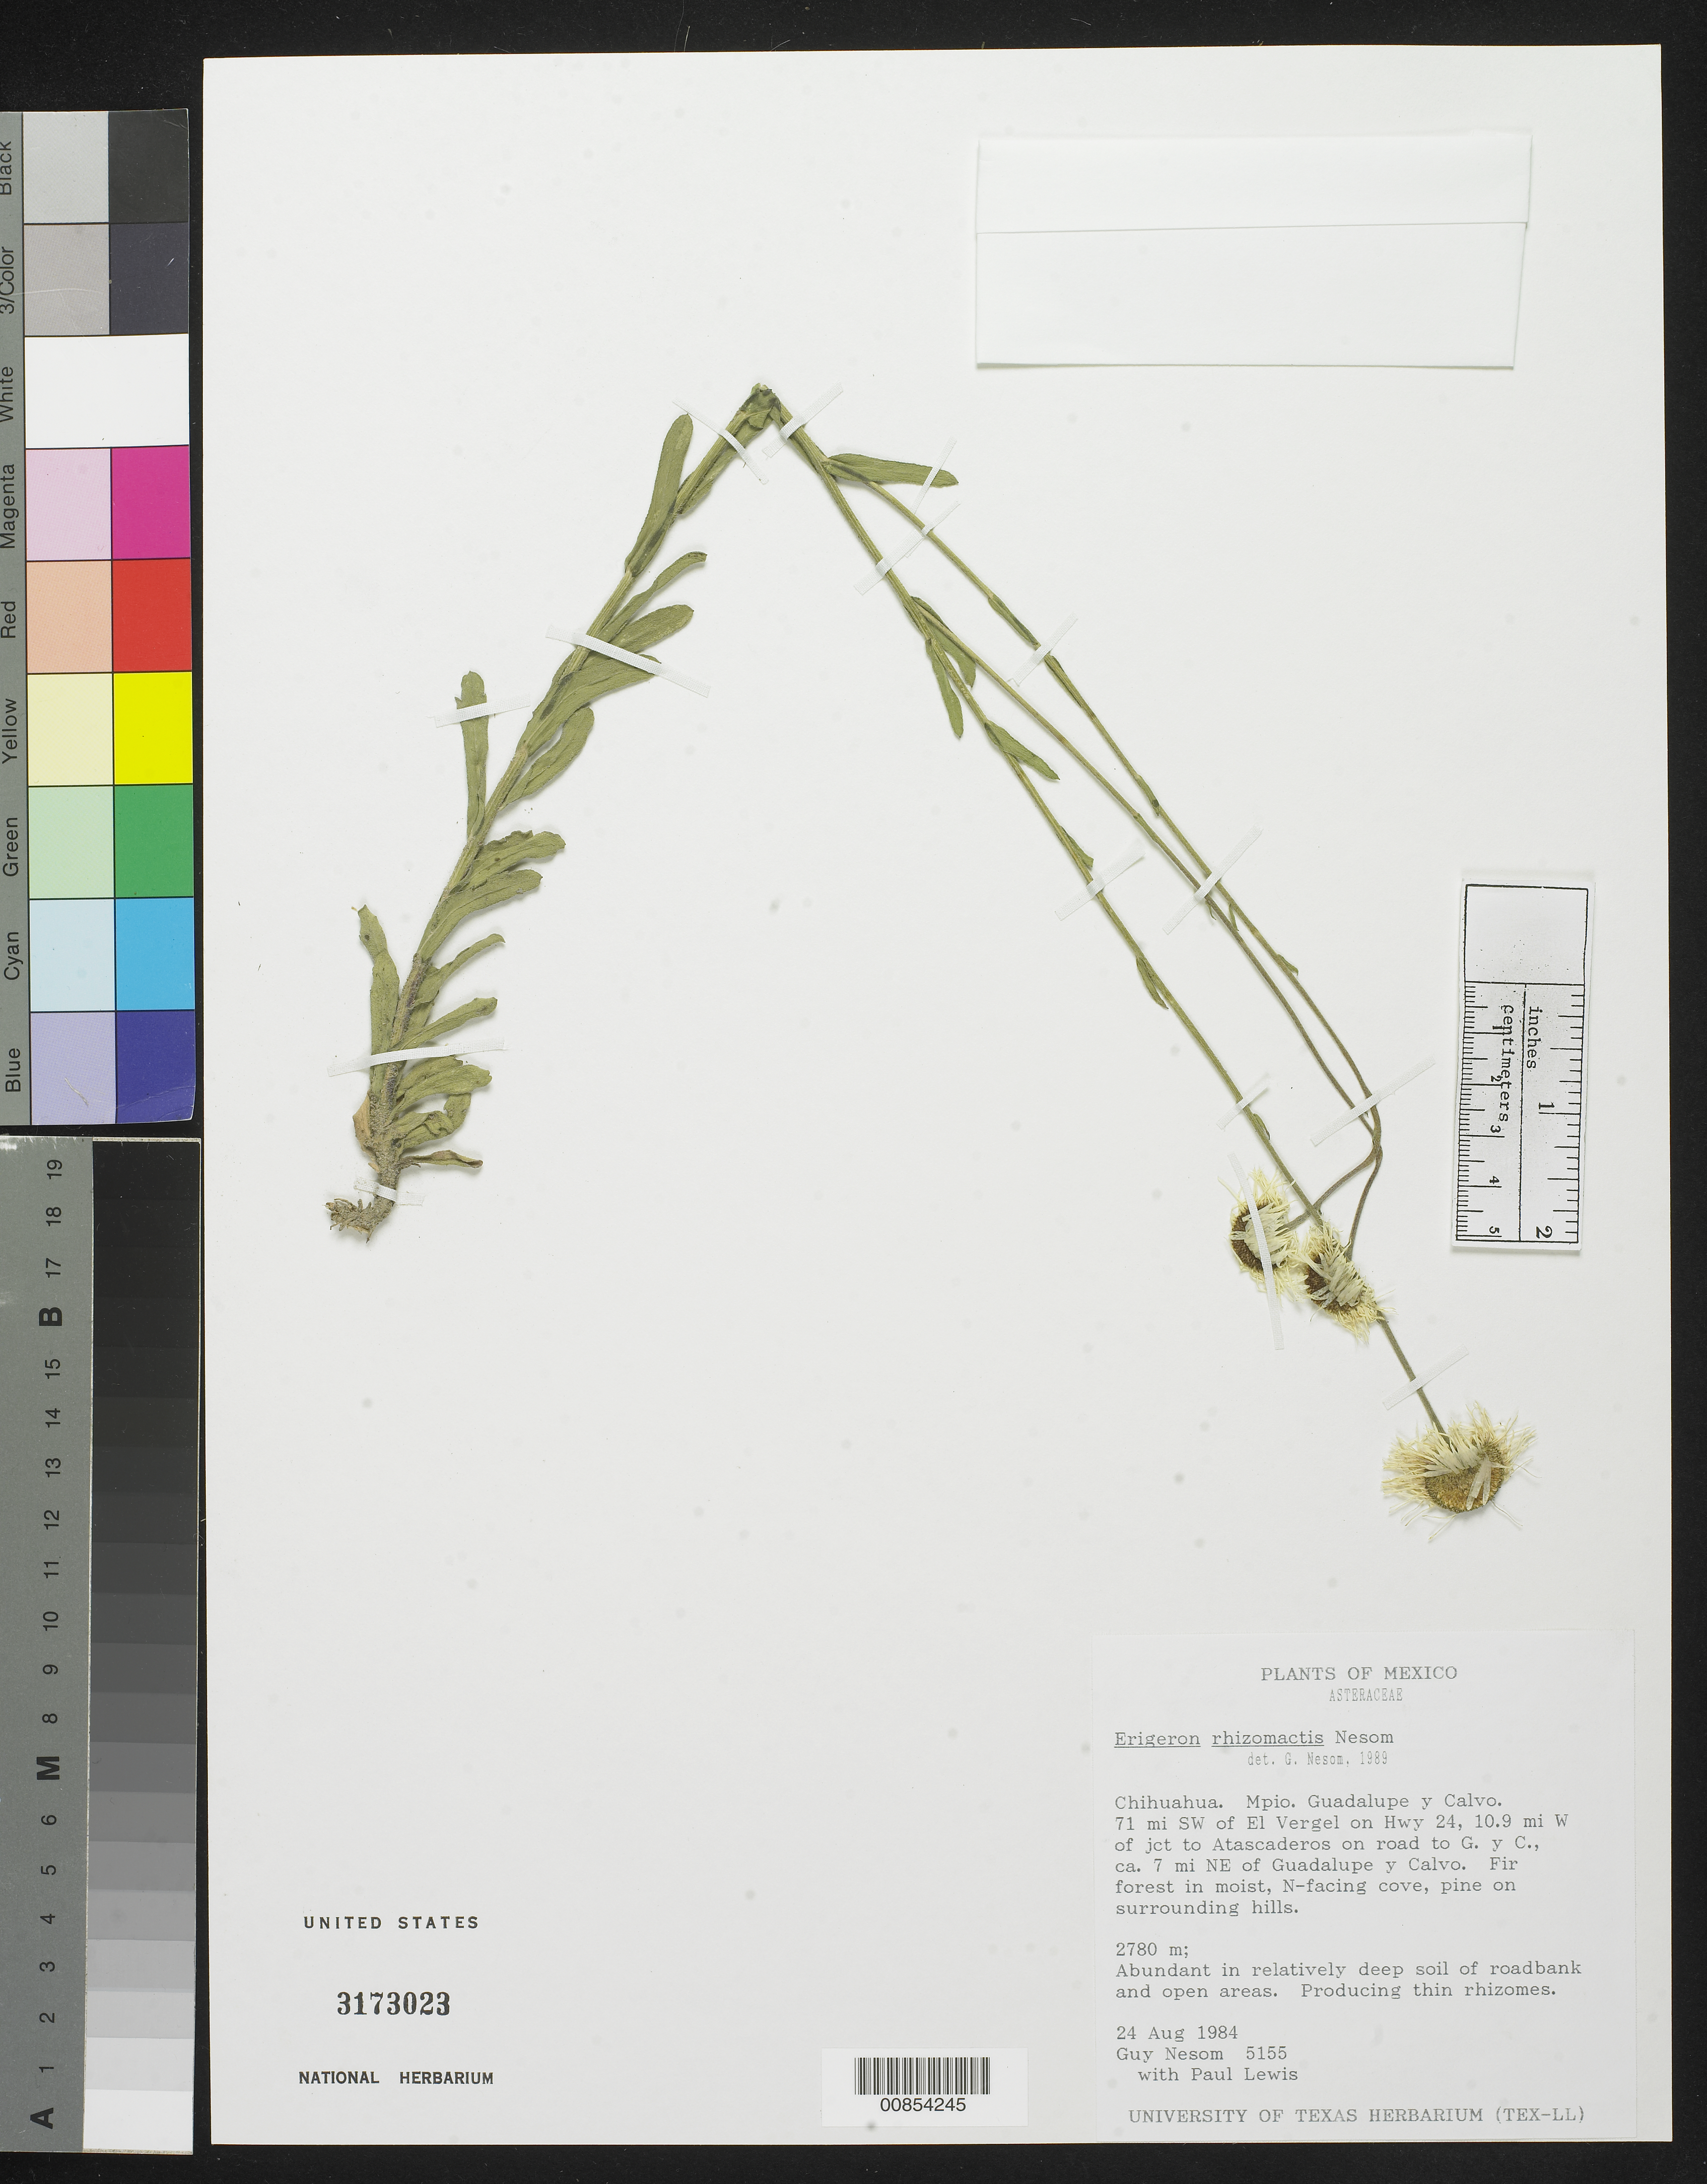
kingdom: Plantae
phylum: Tracheophyta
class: Magnoliopsida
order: Asterales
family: Asteraceae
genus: Erigeron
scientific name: Erigeron rhizomatus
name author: Cronq.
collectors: G. L. Nesom & P. Lewis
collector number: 5155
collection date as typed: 24 Aug 1984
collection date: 1984-08-24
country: Mexico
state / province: Chihuahua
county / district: Guadalupe y Calvo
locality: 71 mi SW of El Vergel on Hwy 24, 10.9 mi W of jct to Atascaderos on road to G. Y C., ca. 7 mi. NE of Guadalupe y Calvo.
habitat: Fir forest in moist, N-facing cove, pine on surrounding hills. Abundant in relatively deep soil of roadbank and open areas.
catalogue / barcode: US 3173023